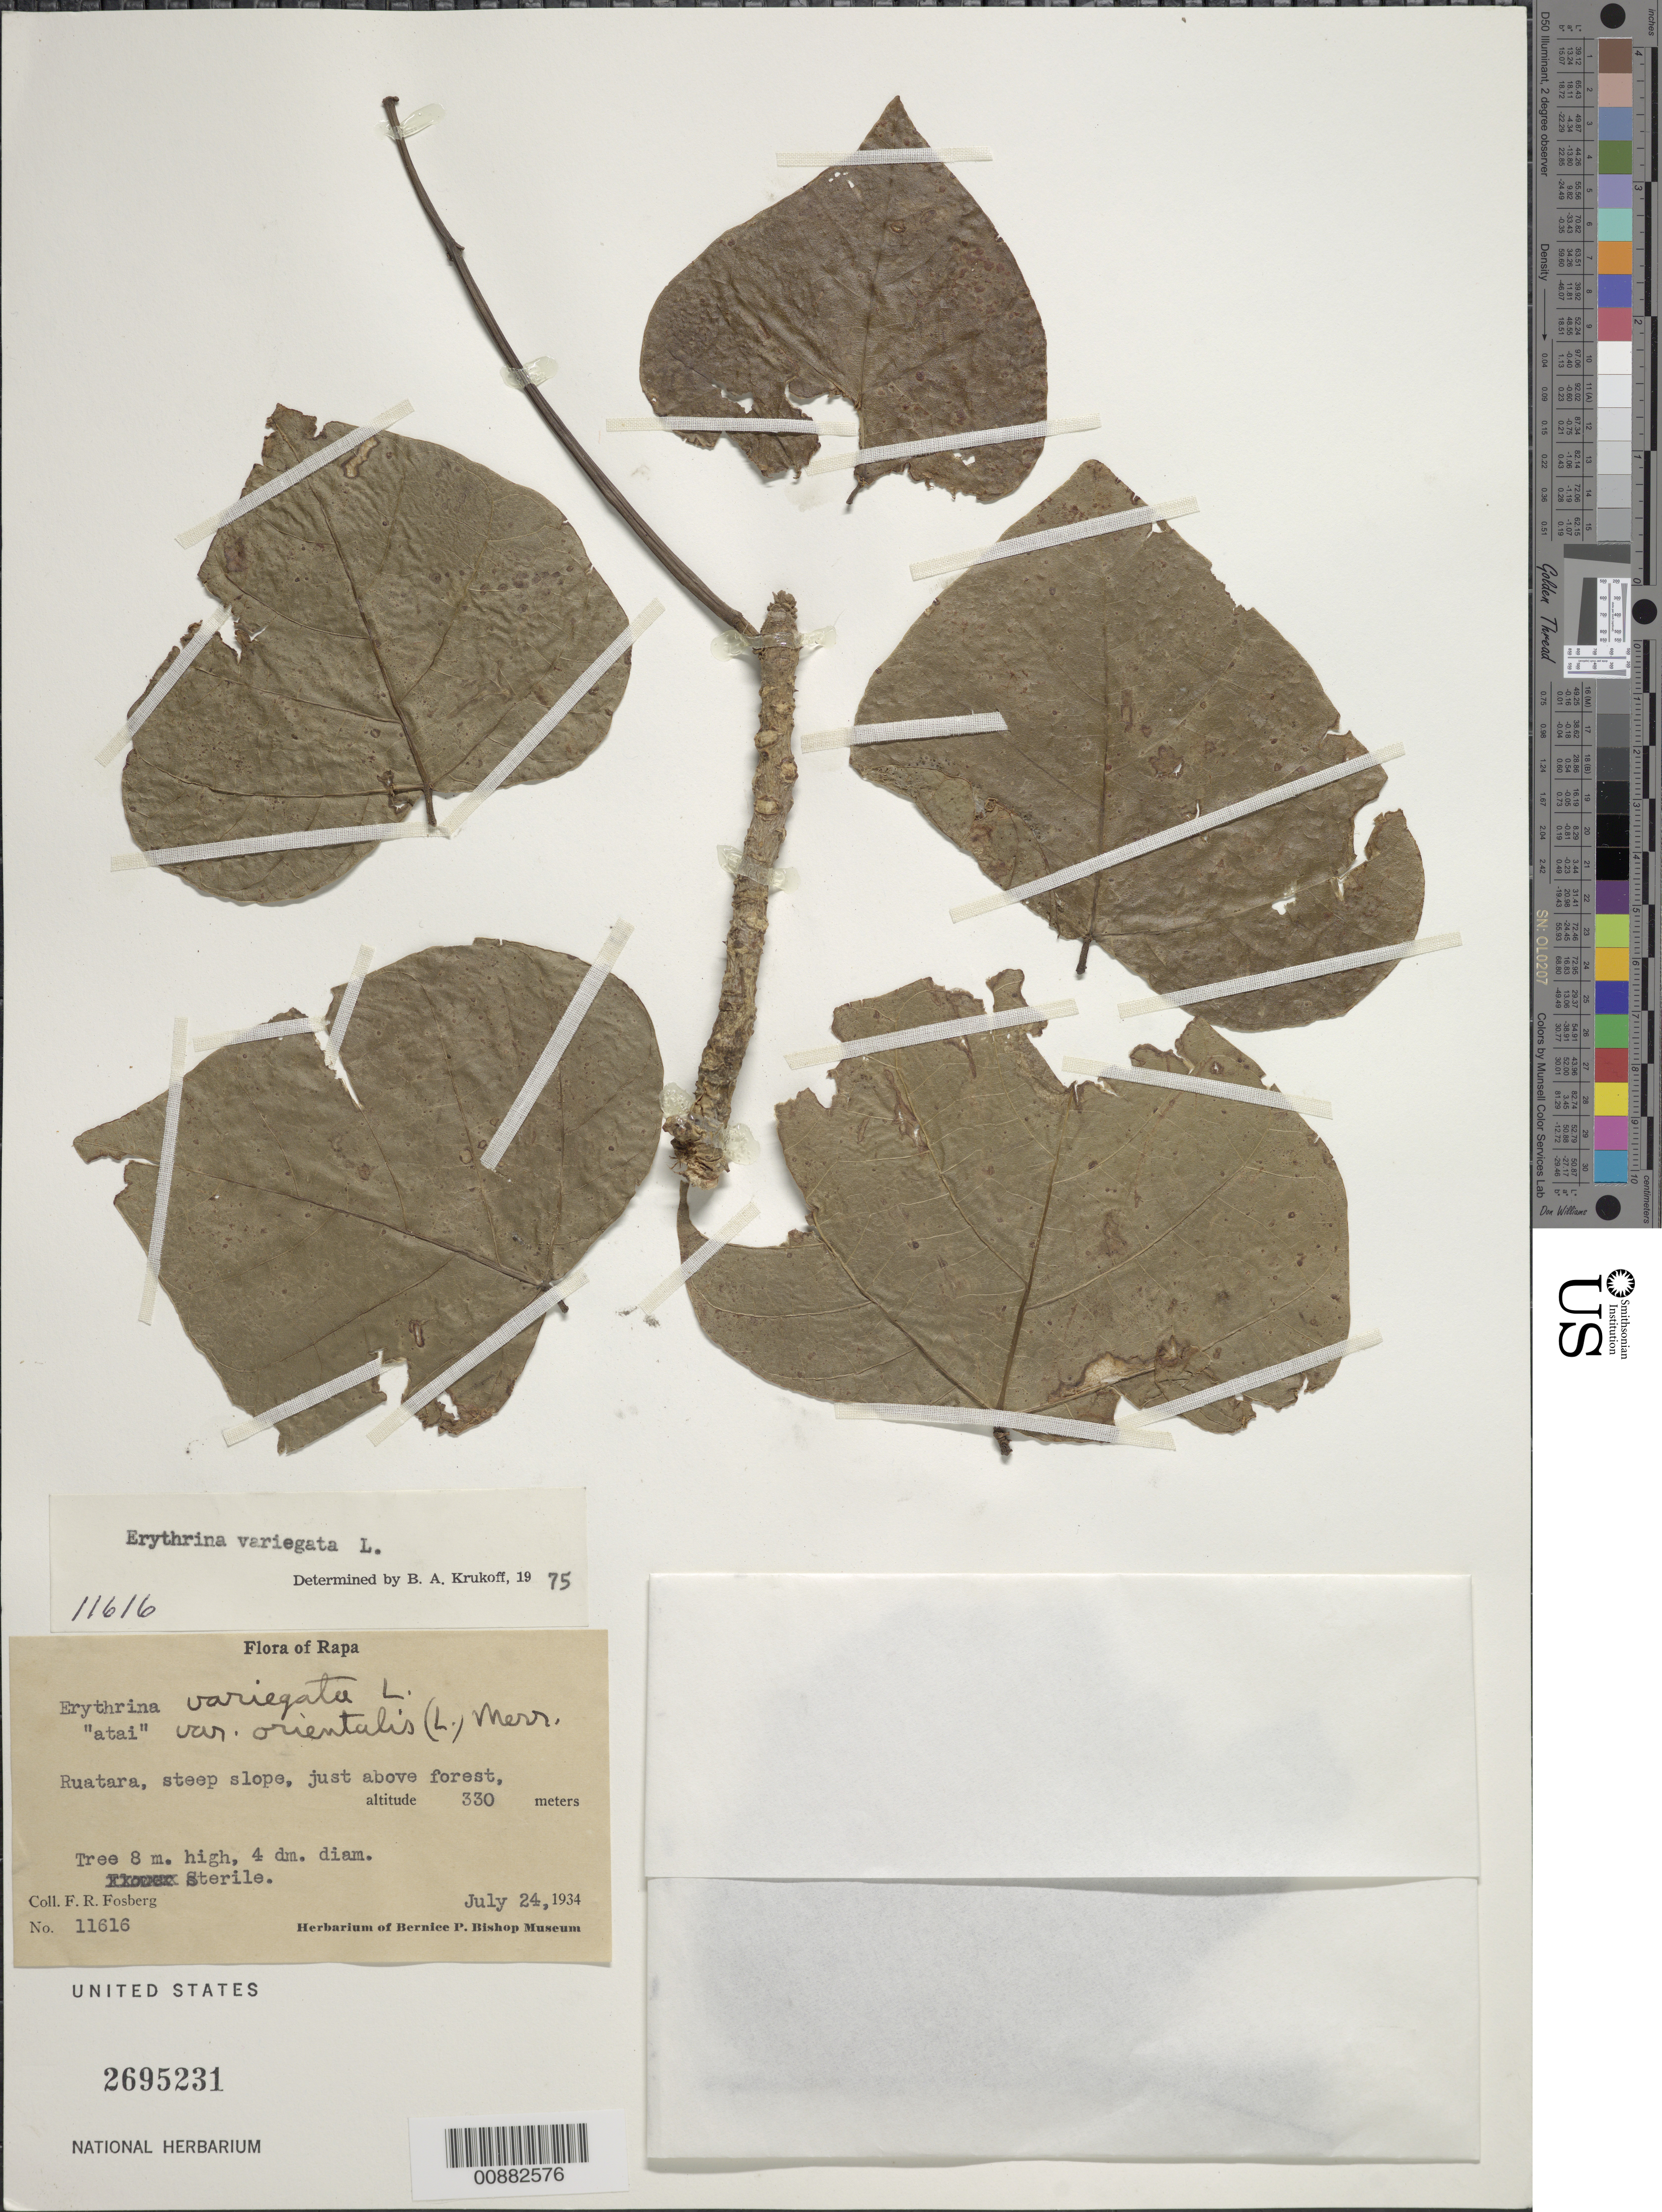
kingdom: Plantae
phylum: Tracheophyta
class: Magnoliopsida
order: Fabales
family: Fabaceae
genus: Erythrina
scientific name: Erythrina variegata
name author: L.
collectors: F. R. Fosberg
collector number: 11616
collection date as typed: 24 Jul 1934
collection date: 1934-07-24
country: French Polynesia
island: Rapa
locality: Ruatara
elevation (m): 330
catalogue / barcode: US 2695231